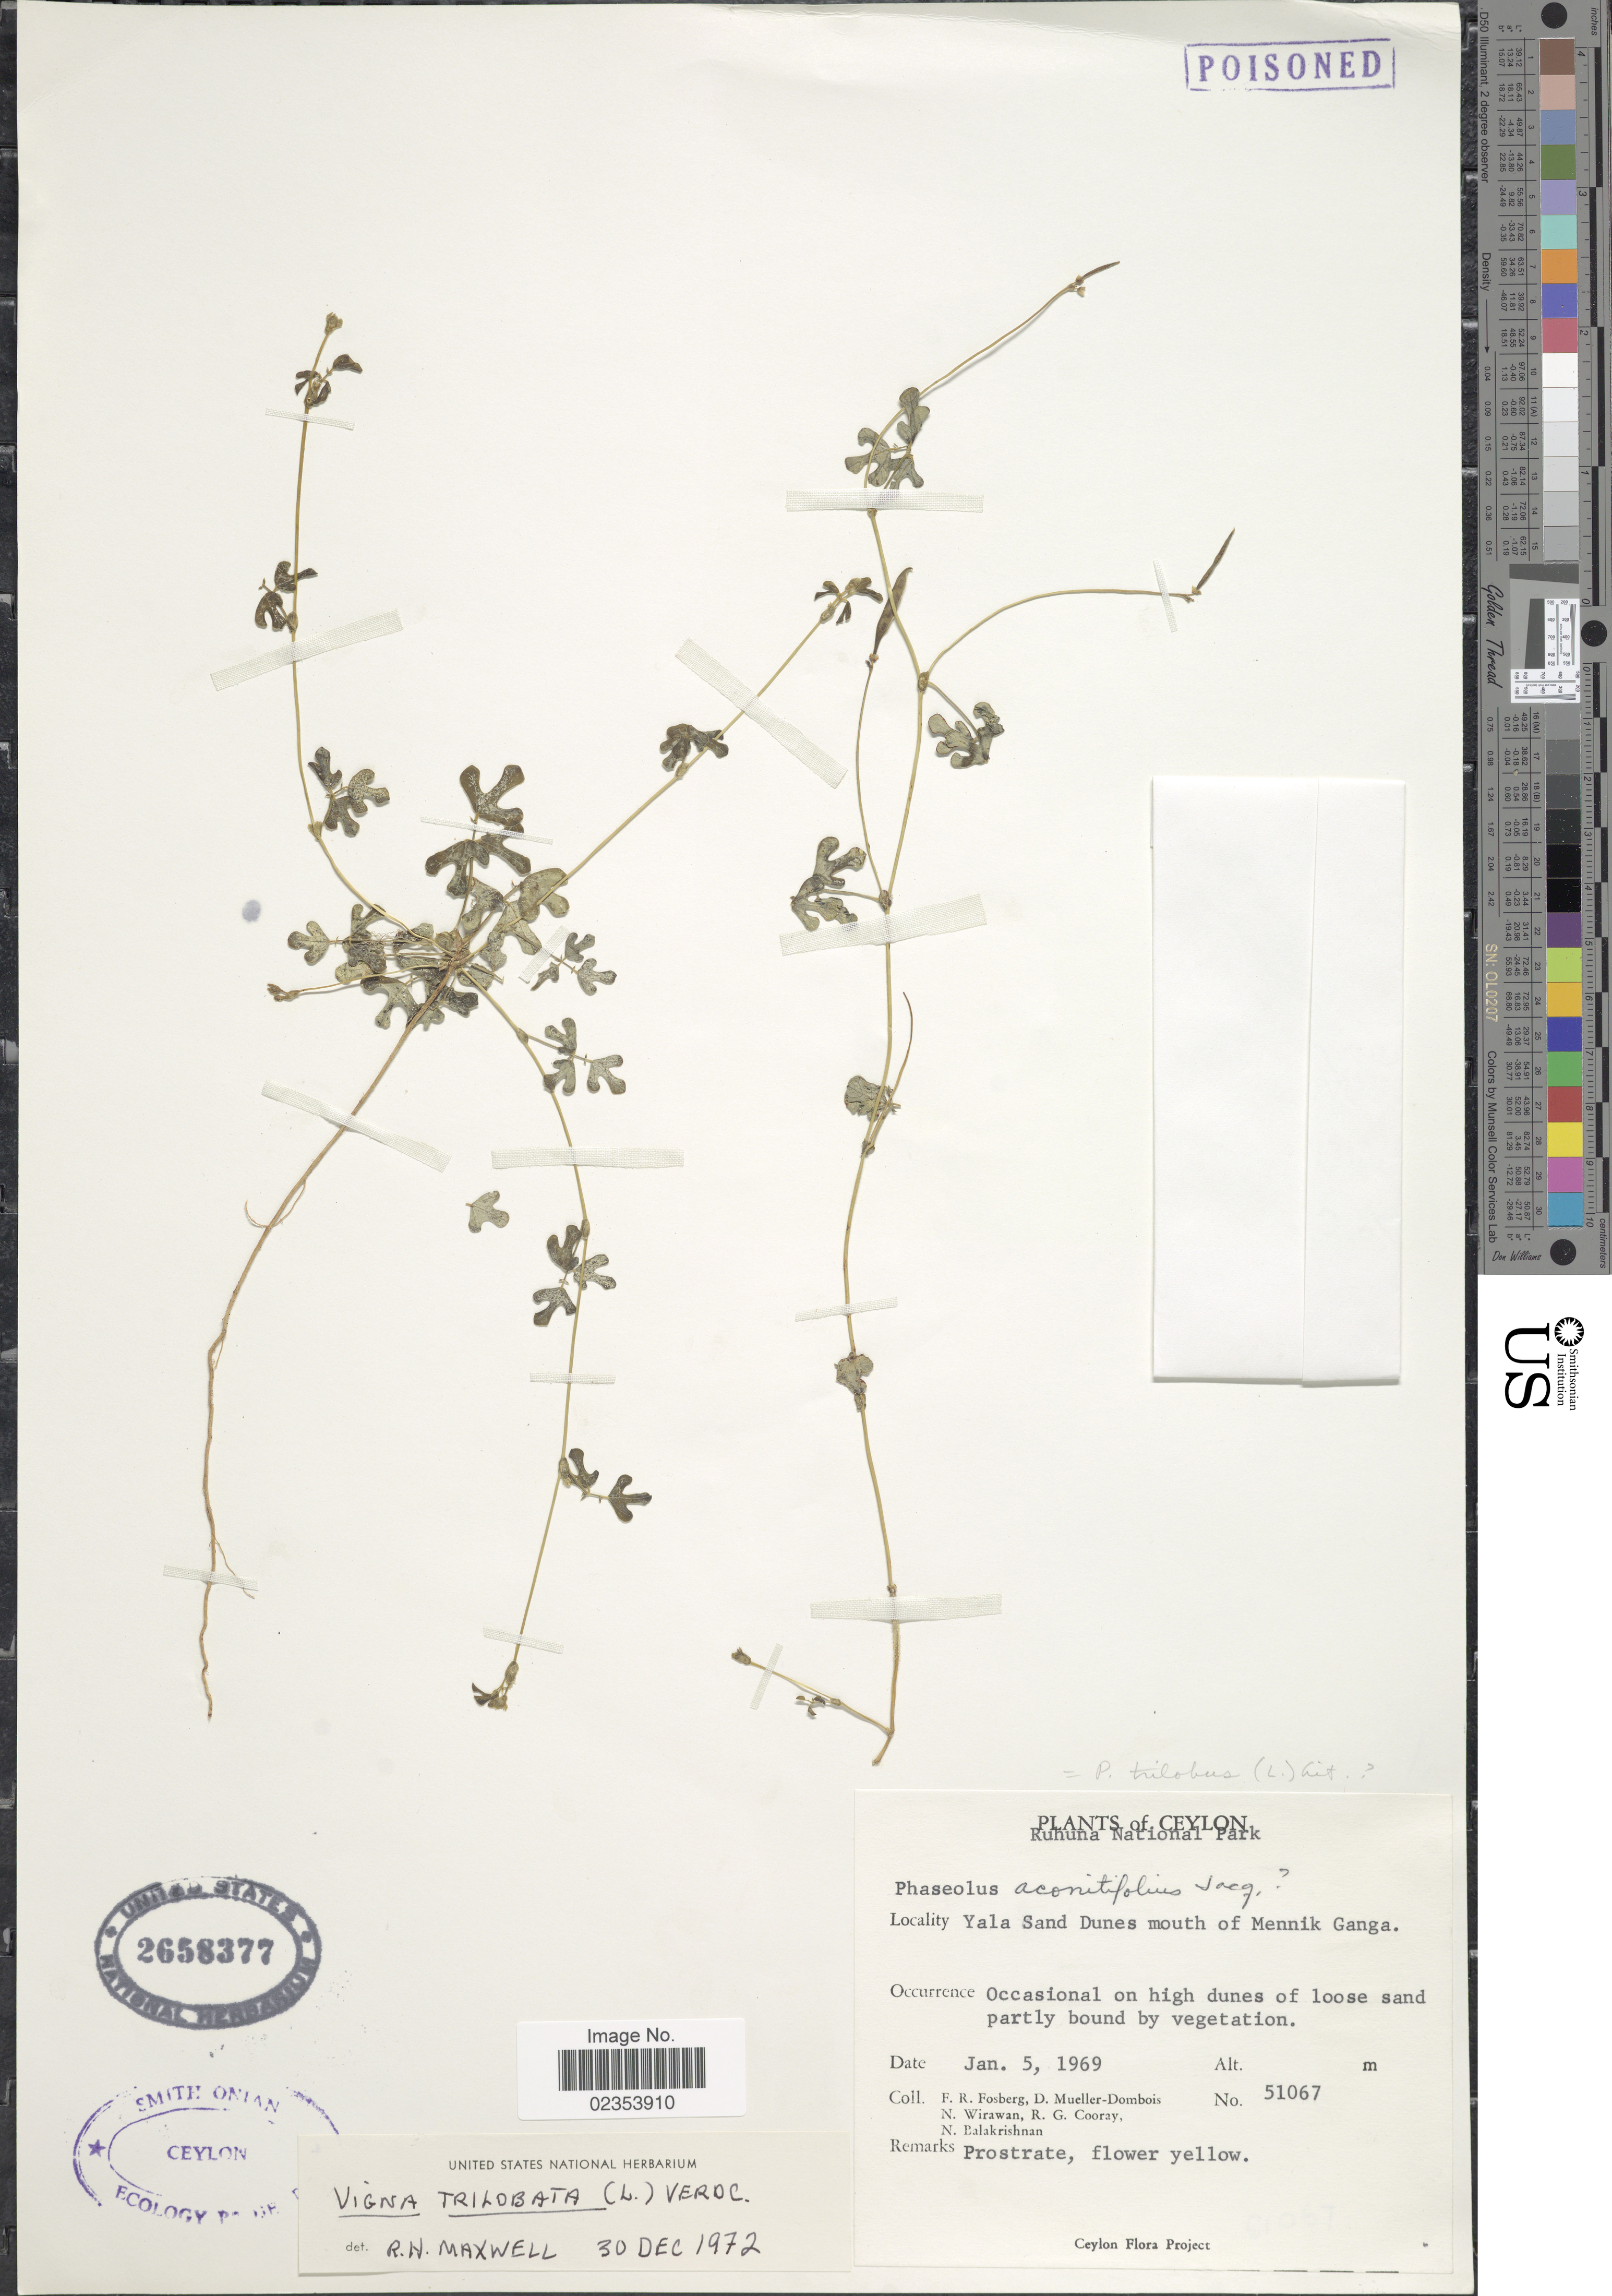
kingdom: Plantae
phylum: Tracheophyta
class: Magnoliopsida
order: Fabales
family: Fabaceae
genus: Vigna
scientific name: Vigna trilobata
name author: (L.) Verdc.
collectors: F. R. Fosberg, D. Mueller-Dombois, N. Wirawan, R. Cooray & N. Balakrishnan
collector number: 5067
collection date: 1969-01-05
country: Sri Lanka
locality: Ceylon. Ruhuna National Park. Yala Sand Dunes mouth of Mennik Ganga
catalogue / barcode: US 2658377